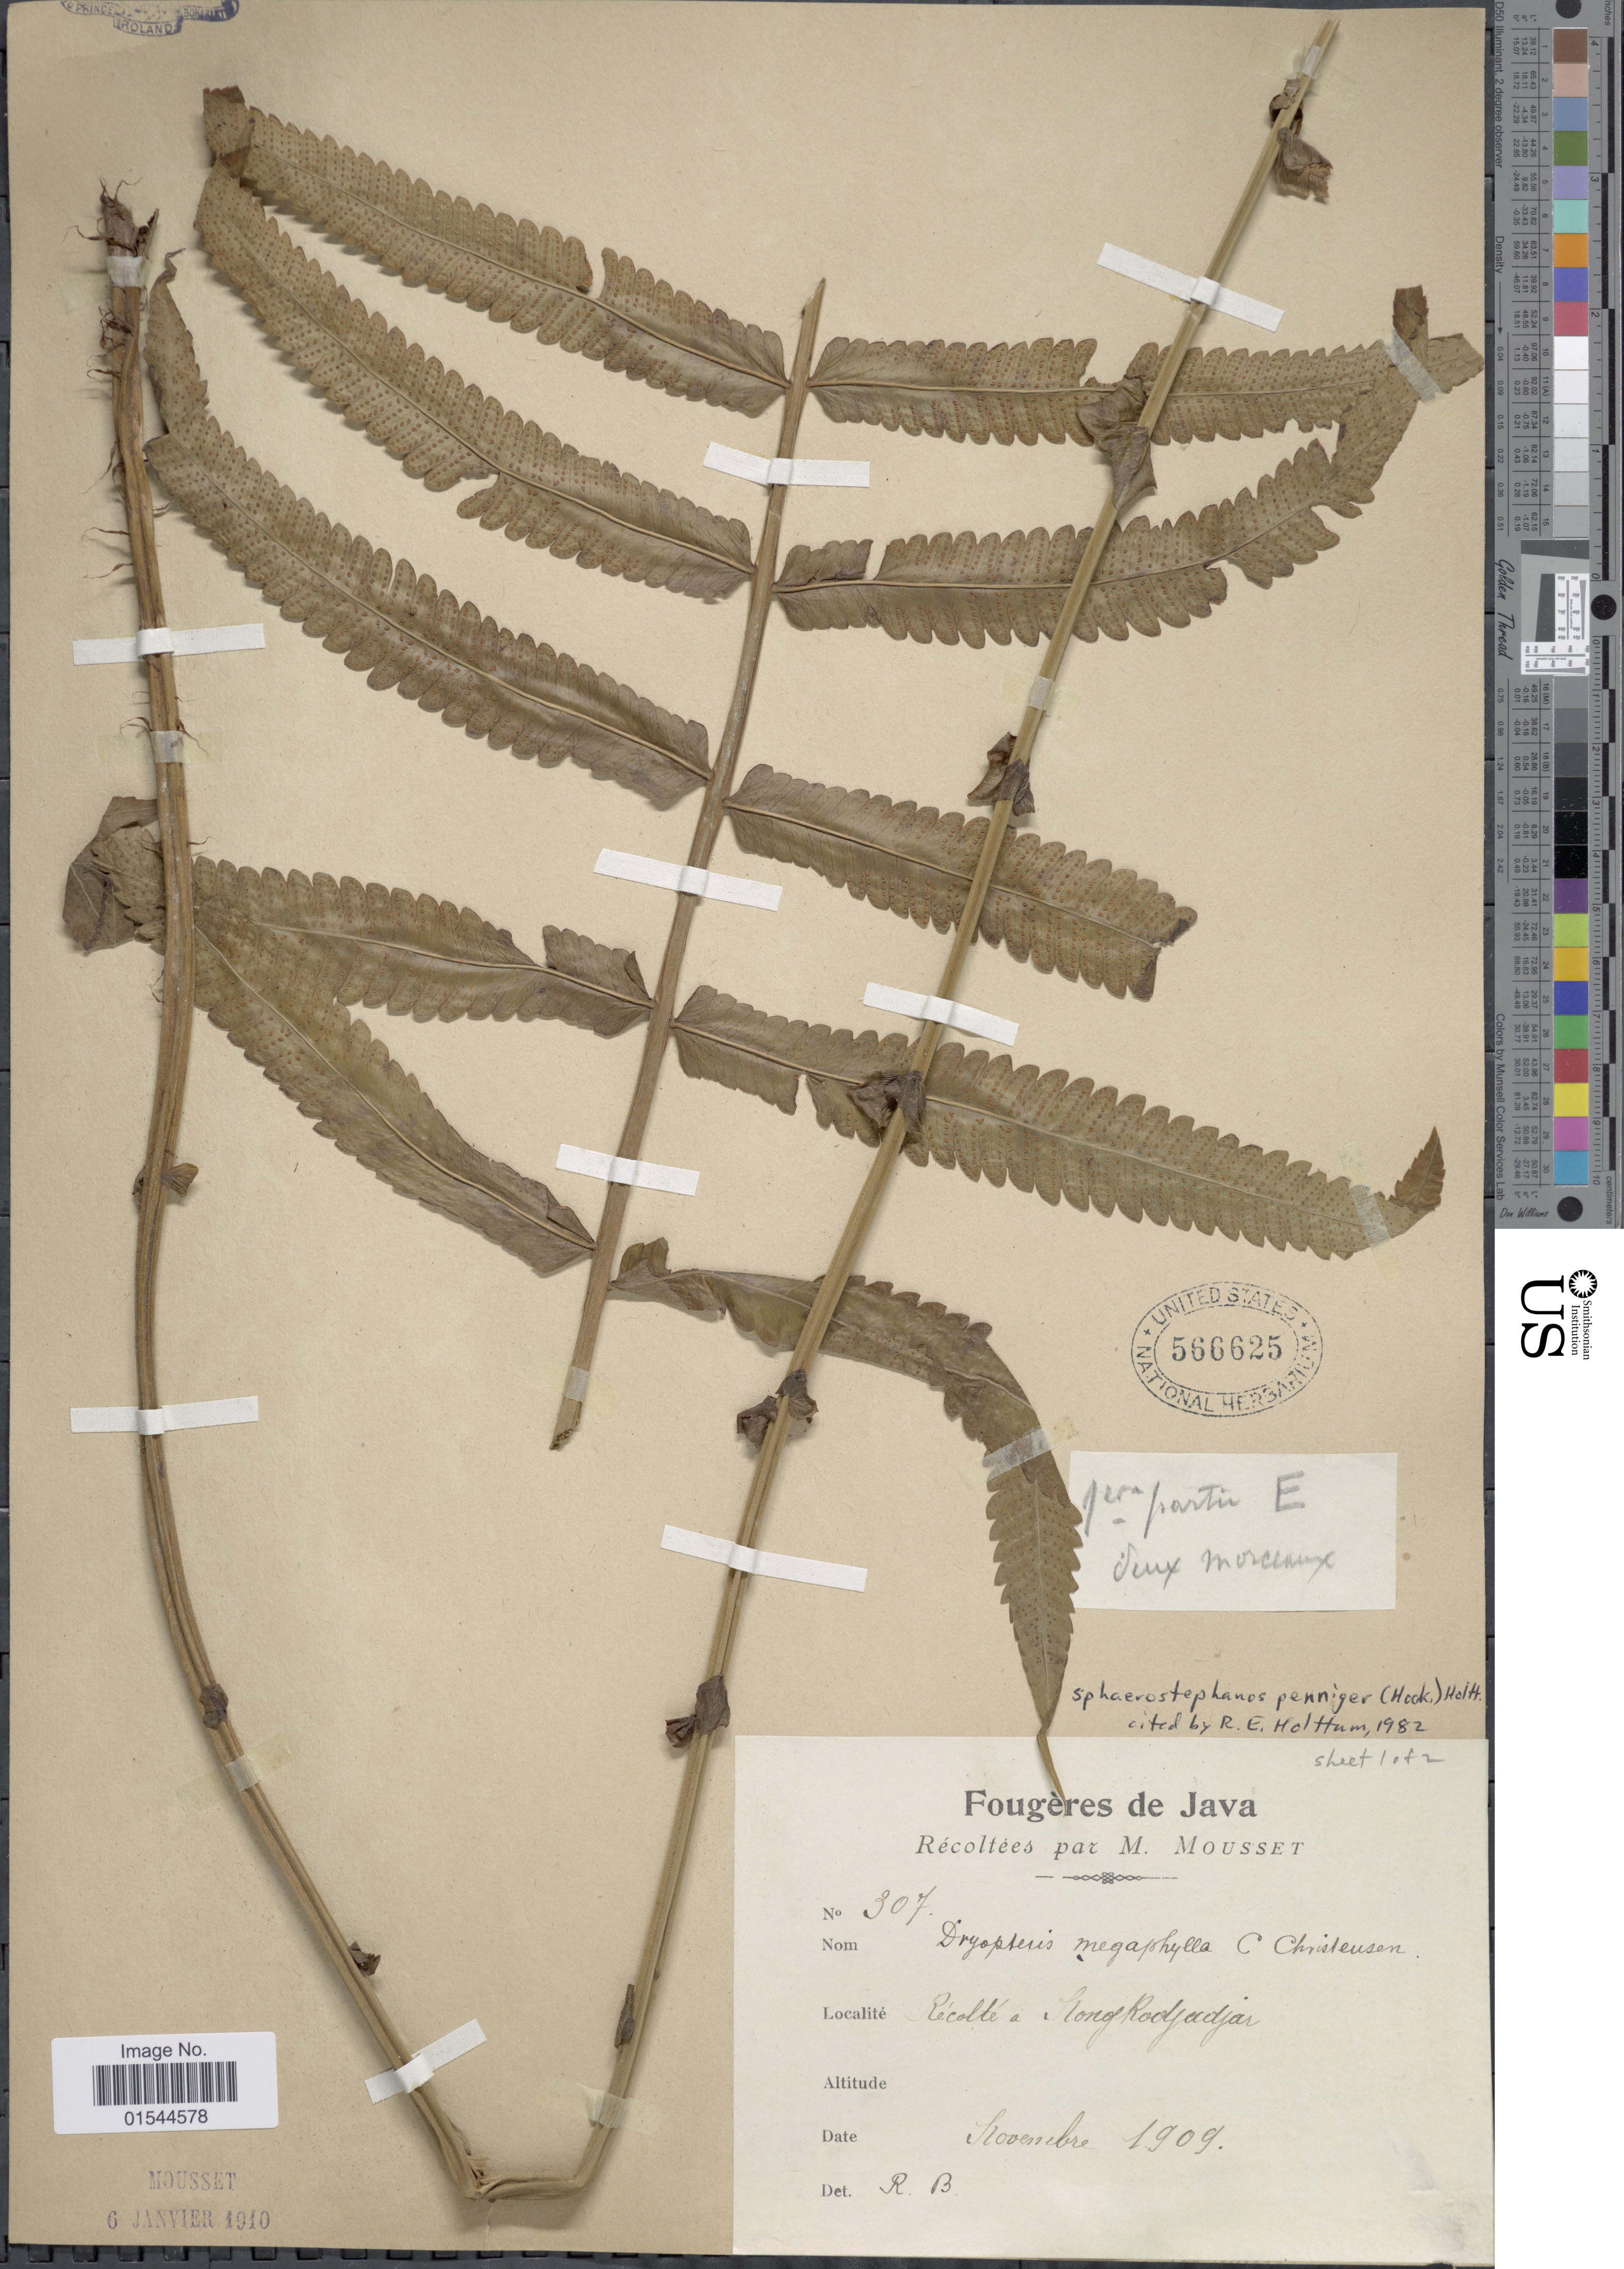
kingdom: Plantae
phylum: Tracheophyta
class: Polypodiopsida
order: Polypodiales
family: Thelypteridaceae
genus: Pneumatopteris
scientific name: Pneumatopteris pennigera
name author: (G. Forst.) Holttum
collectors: M. Mousset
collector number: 307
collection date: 1909-11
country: Indonesia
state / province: Java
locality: Recolte a NongRodjadjar [interpreted]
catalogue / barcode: US 566625